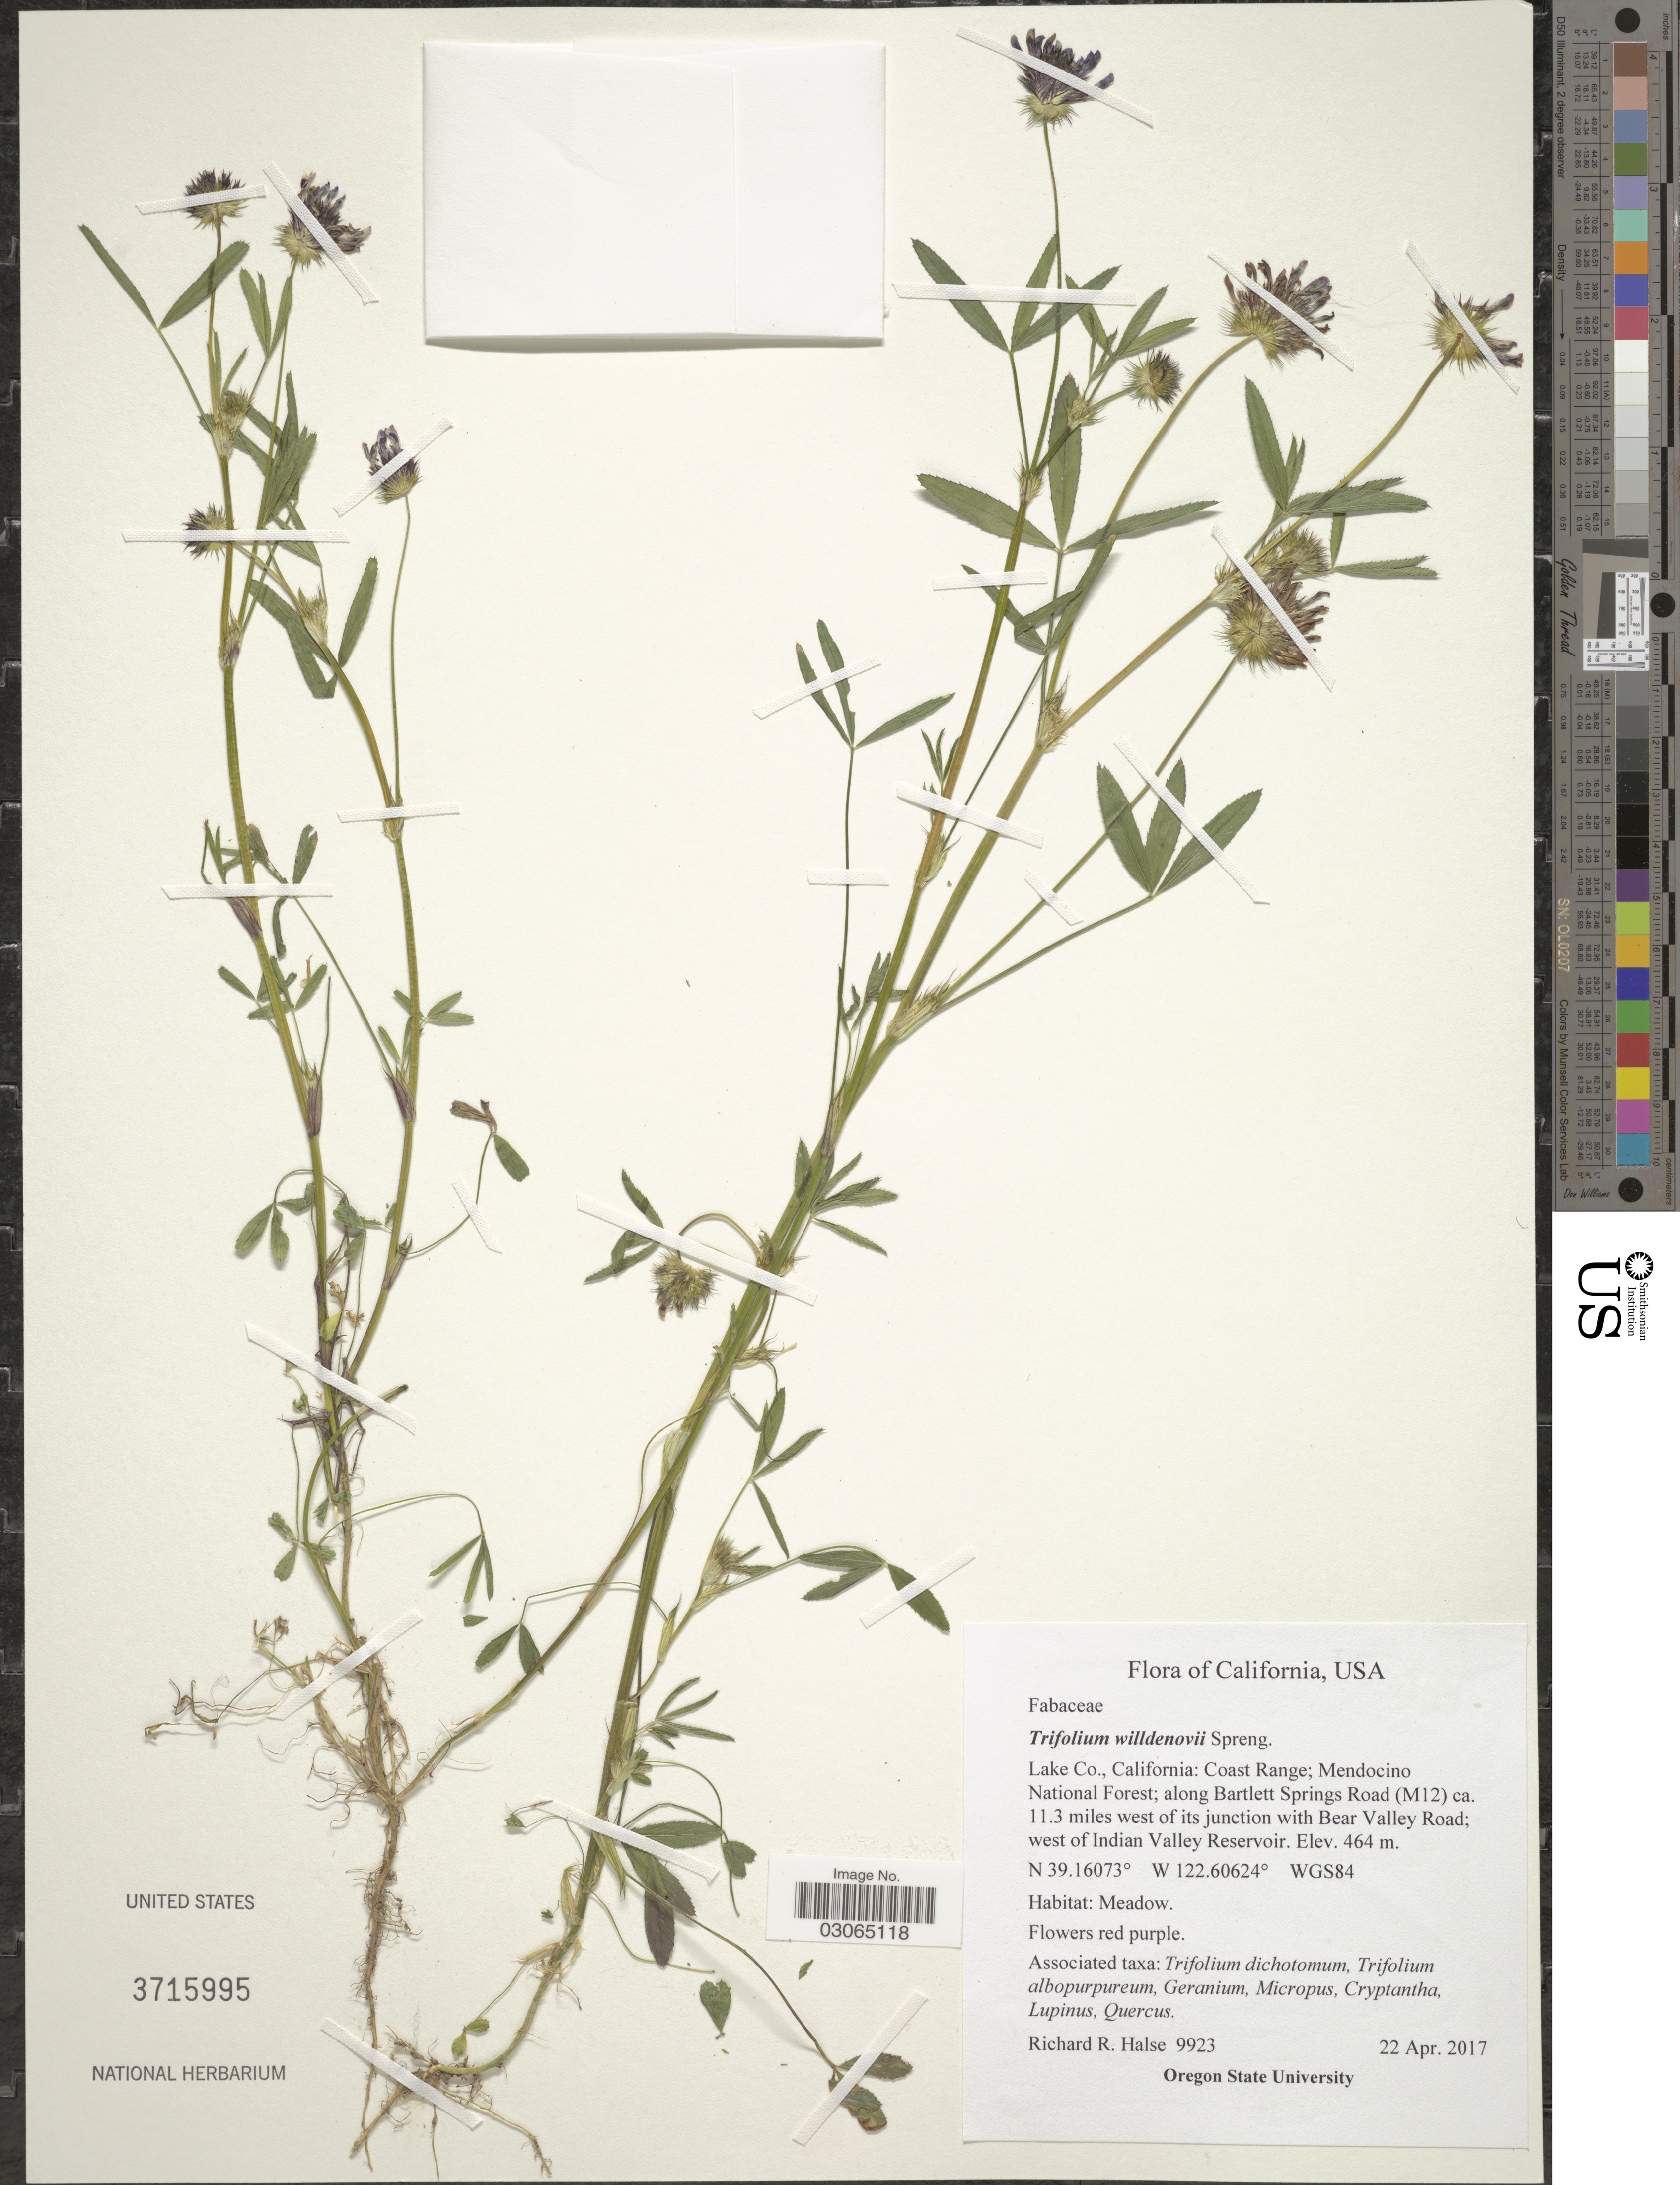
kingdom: Plantae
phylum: Tracheophyta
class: Magnoliopsida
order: Fabales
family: Fabaceae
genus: Trifolium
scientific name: Trifolium willdenovii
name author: Spreng.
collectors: R. Halse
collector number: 9923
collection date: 2017-04-22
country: United States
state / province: California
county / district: Mendocino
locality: Lake Co. Coast Range; Mendocino National Forest; along Bartlett Springs Road (M12) ca. 11.3 miles west of its junction with Bear Valley Road; west of Indian Valley Reservoir. WGS84.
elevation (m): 464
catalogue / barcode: US 3715995